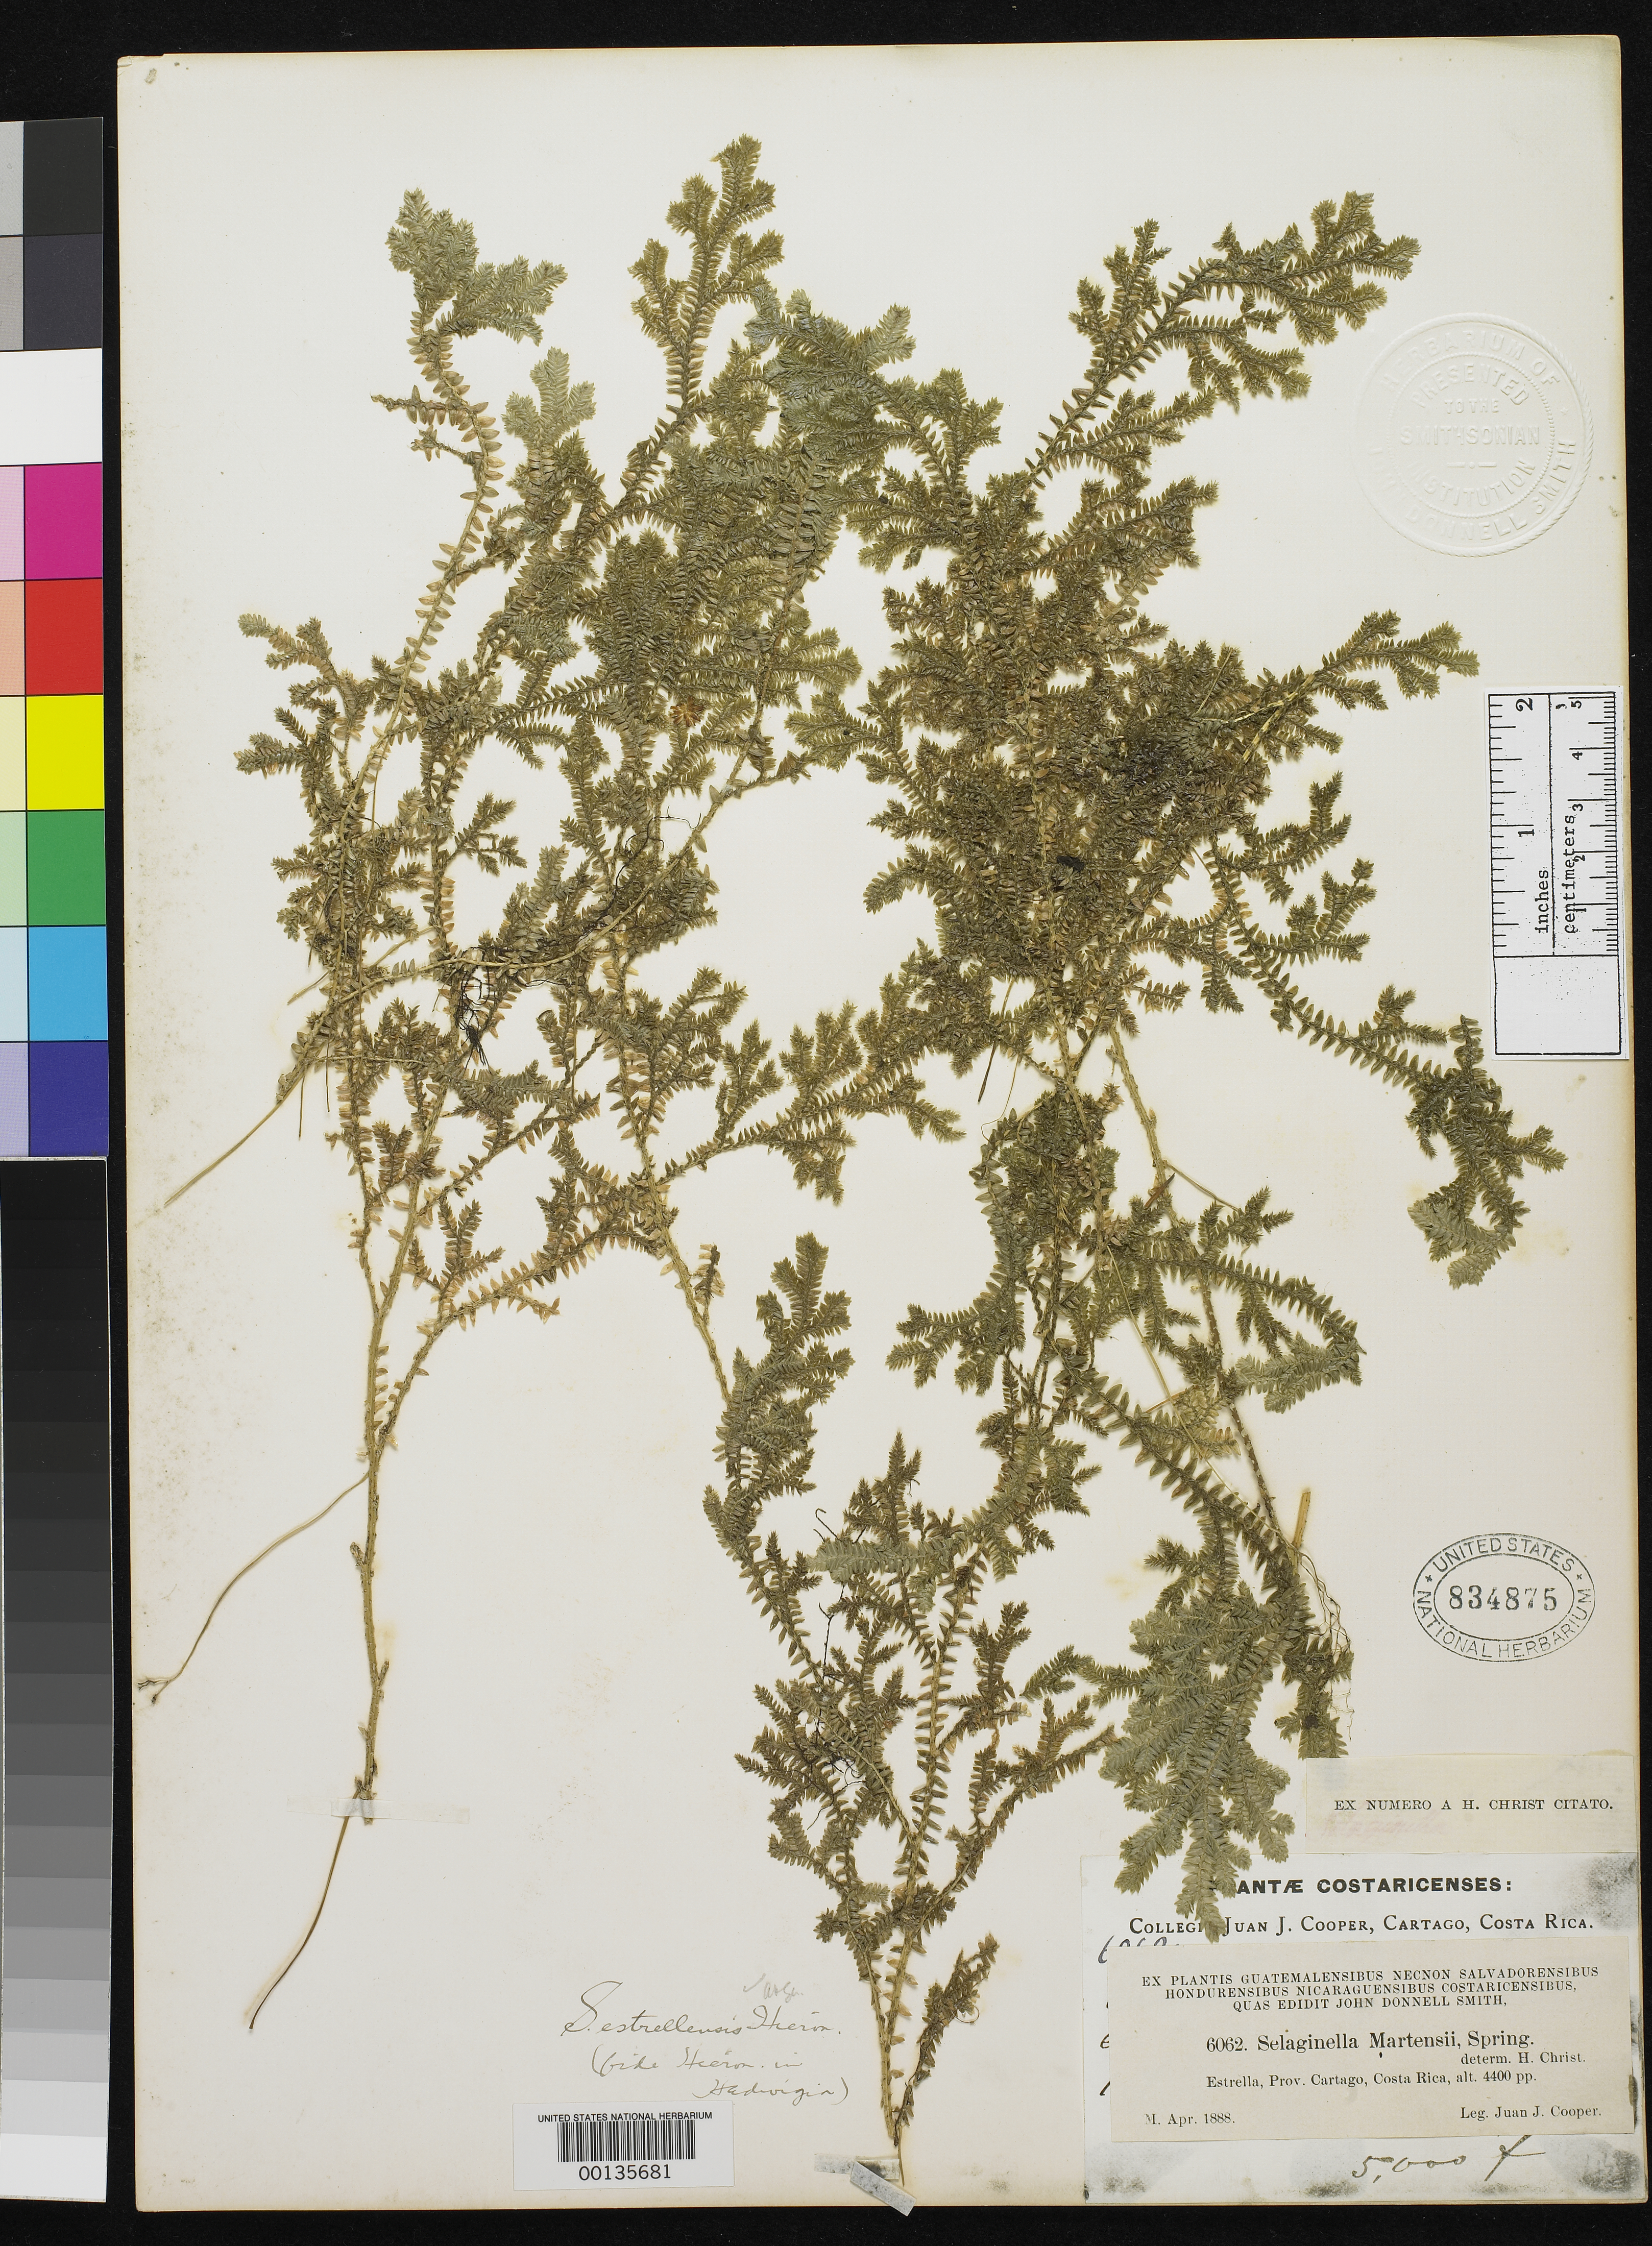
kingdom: Plantae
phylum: Tracheophyta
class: Lycopodiopsida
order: Selaginellales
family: Selaginellaceae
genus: Selaginella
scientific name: Selaginella estrellensis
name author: Hieron.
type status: Isosyntype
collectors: J. J. Cooper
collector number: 6062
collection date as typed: Apr 1888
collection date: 1888-04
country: Costa Rica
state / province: Cartago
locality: Estrella; alt. 4400 ft.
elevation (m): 1341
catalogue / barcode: US 834875